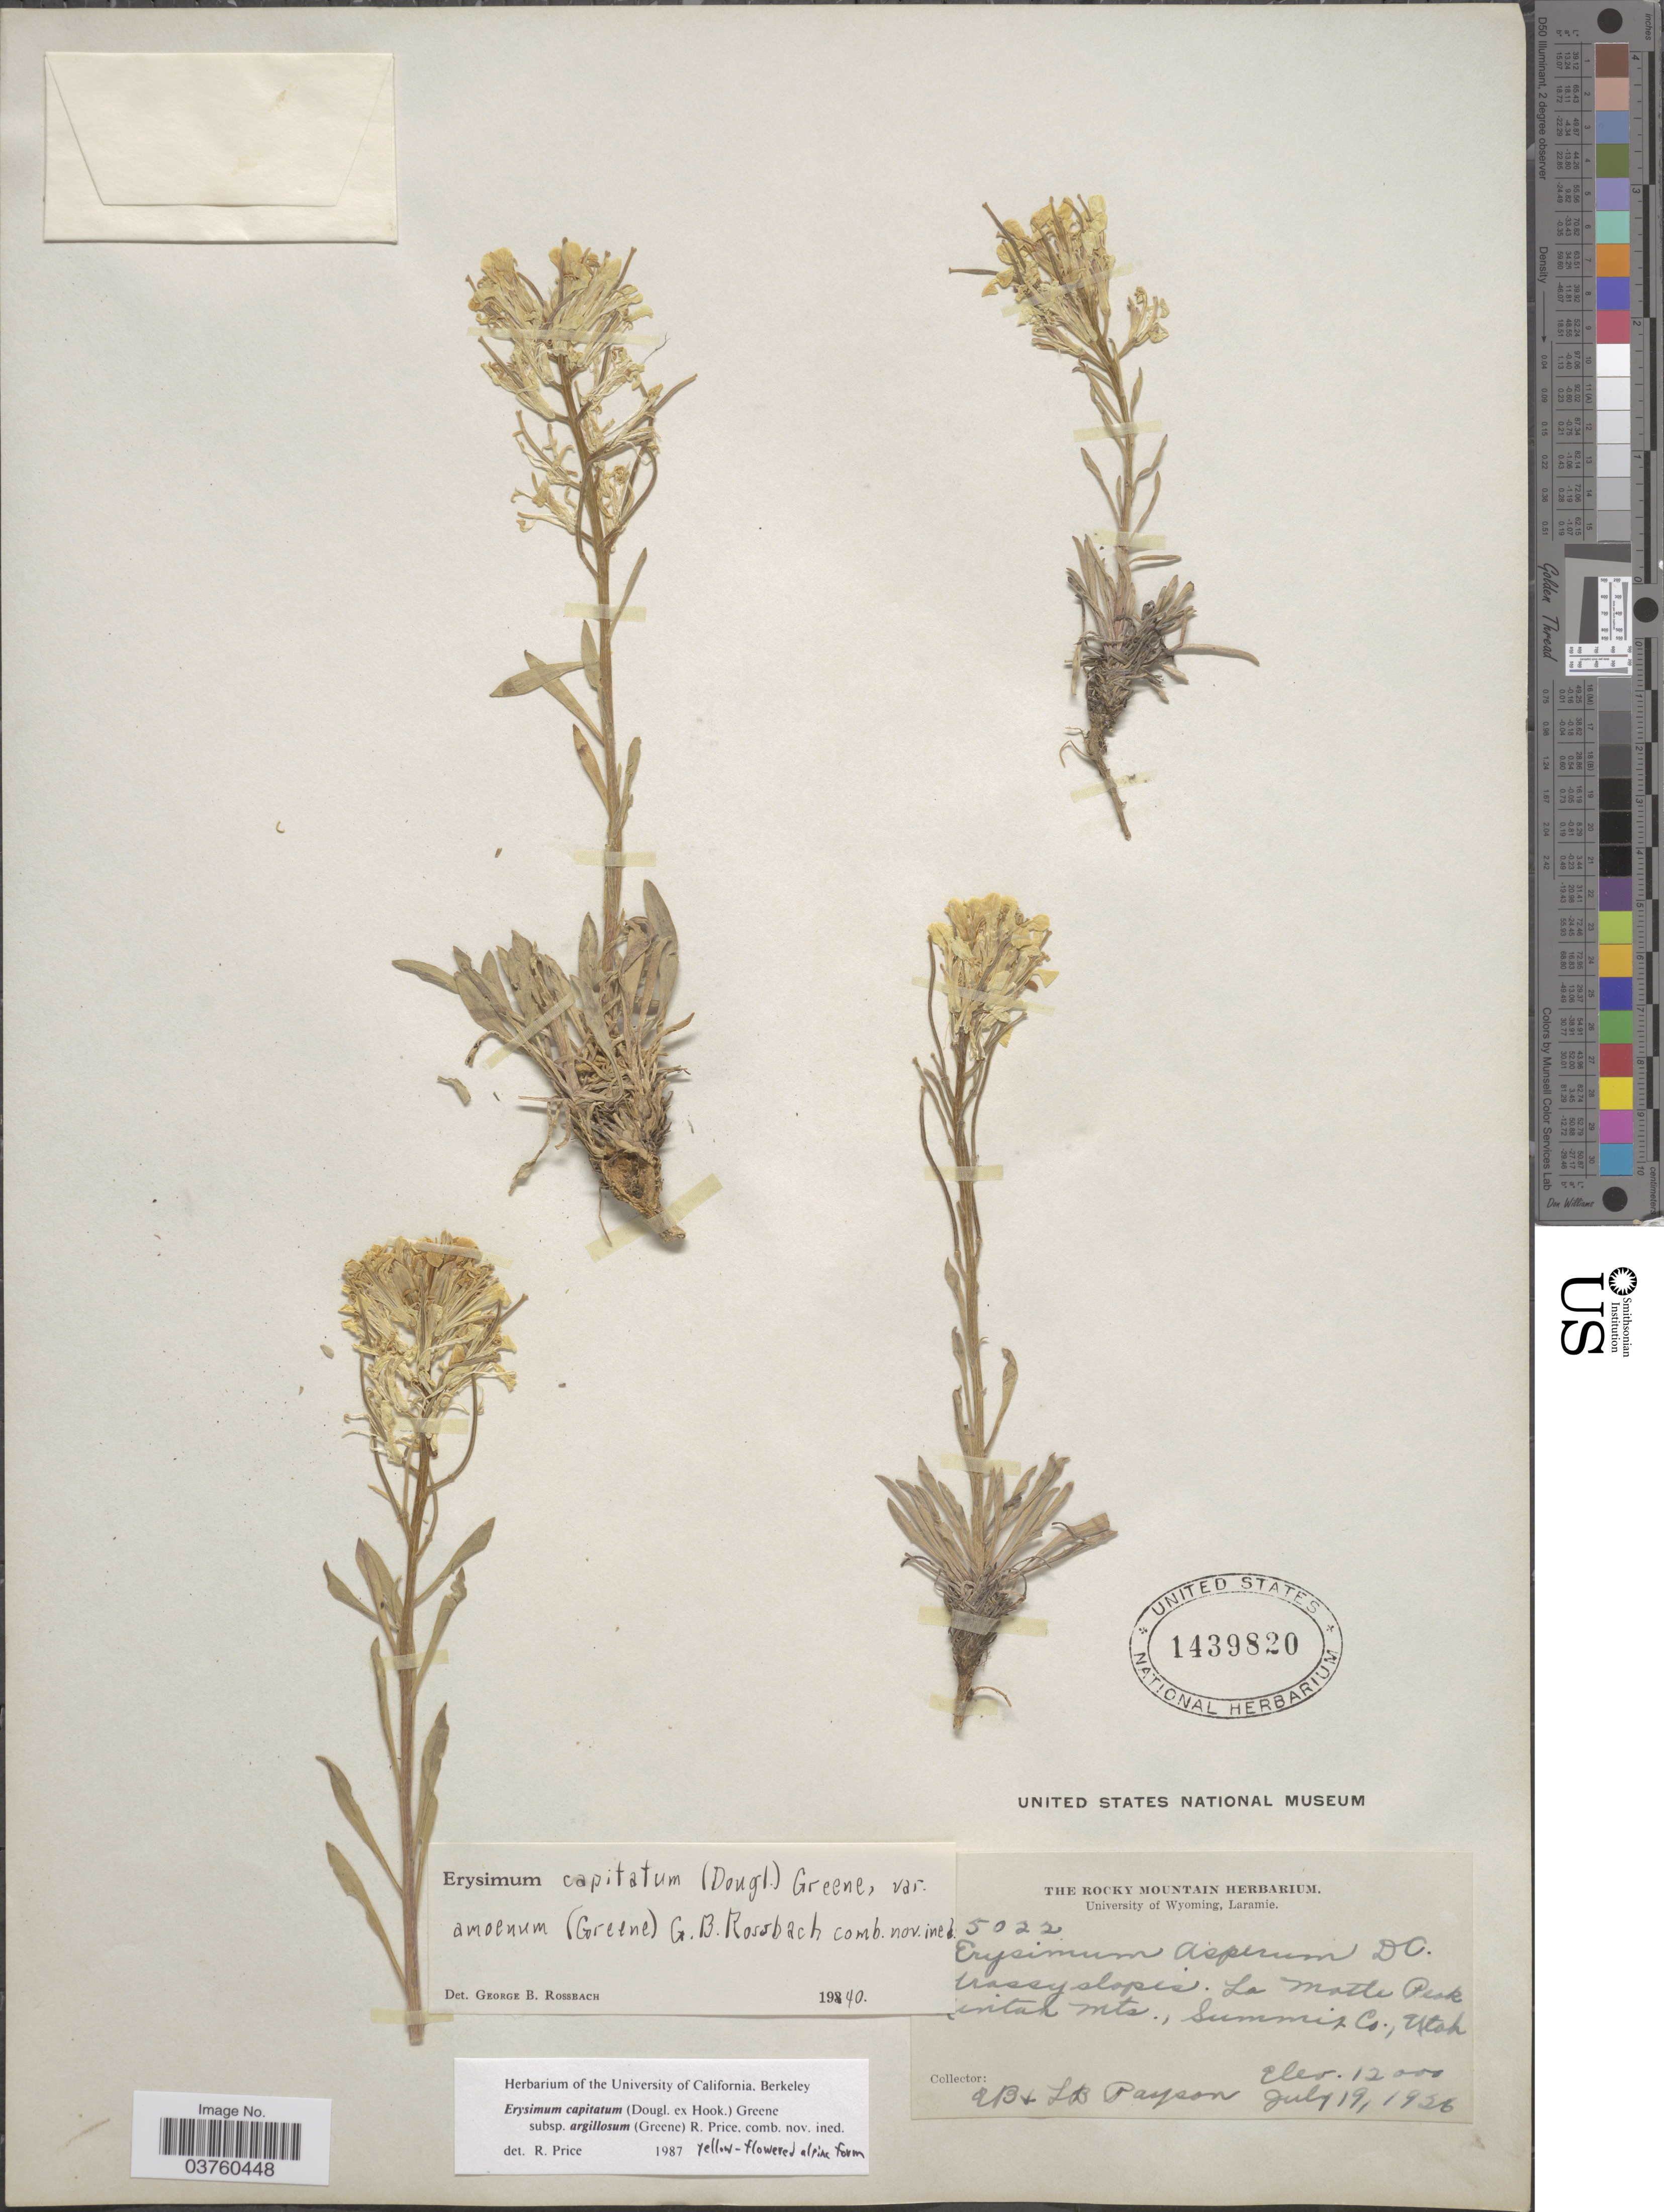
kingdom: Plantae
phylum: Tracheophyta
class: Magnoliopsida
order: Brassicales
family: Brassicaceae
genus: Erysimum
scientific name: Erysimum capitatum subsp. argillosum (Greene) R.A. Price comb. nov. ined.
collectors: E. B. Payson & L. Payson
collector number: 5022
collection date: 1926-07-19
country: United States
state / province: Utah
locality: La Motte Peak. Uintah Mts., Summit Co.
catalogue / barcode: US 1439820